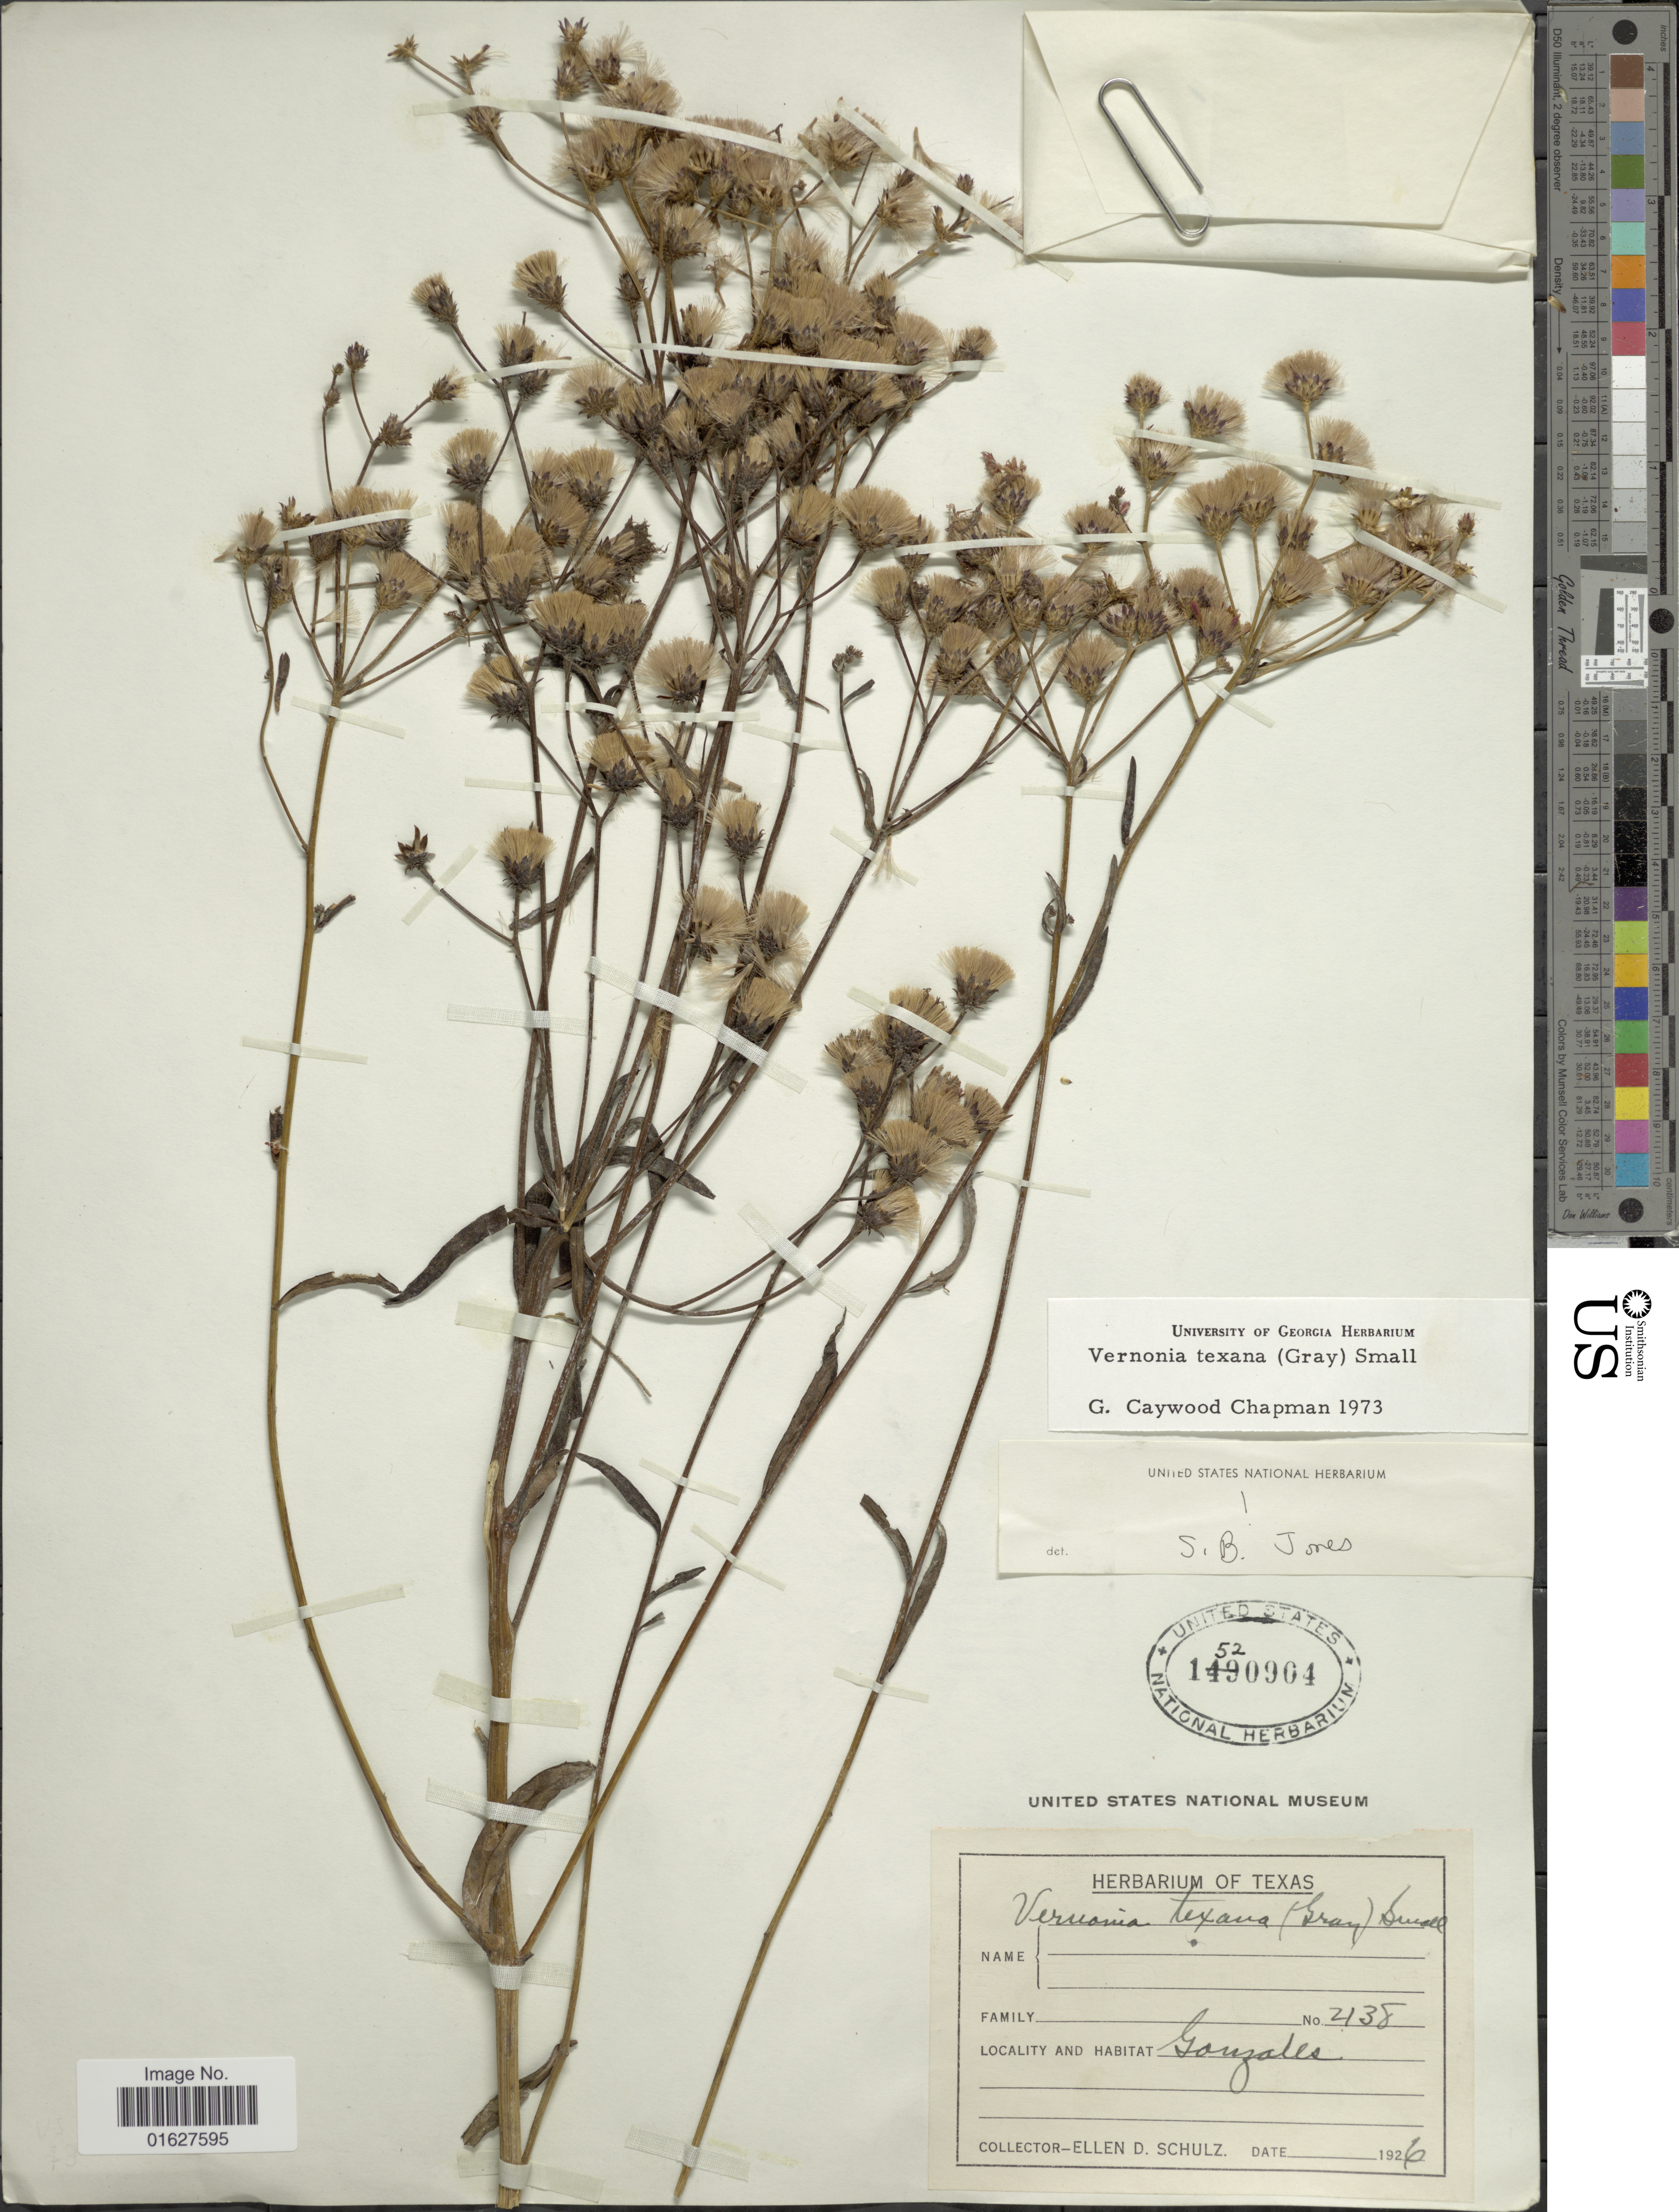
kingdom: Plantae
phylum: Tracheophyta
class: Magnoliopsida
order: Asterales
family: Asteraceae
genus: Vernonia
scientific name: Vernonia texana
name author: (A. Gray) Small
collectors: E. D. Schulz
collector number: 2138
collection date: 1926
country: United States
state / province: Texas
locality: Texas. Gonzales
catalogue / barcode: US 1520904